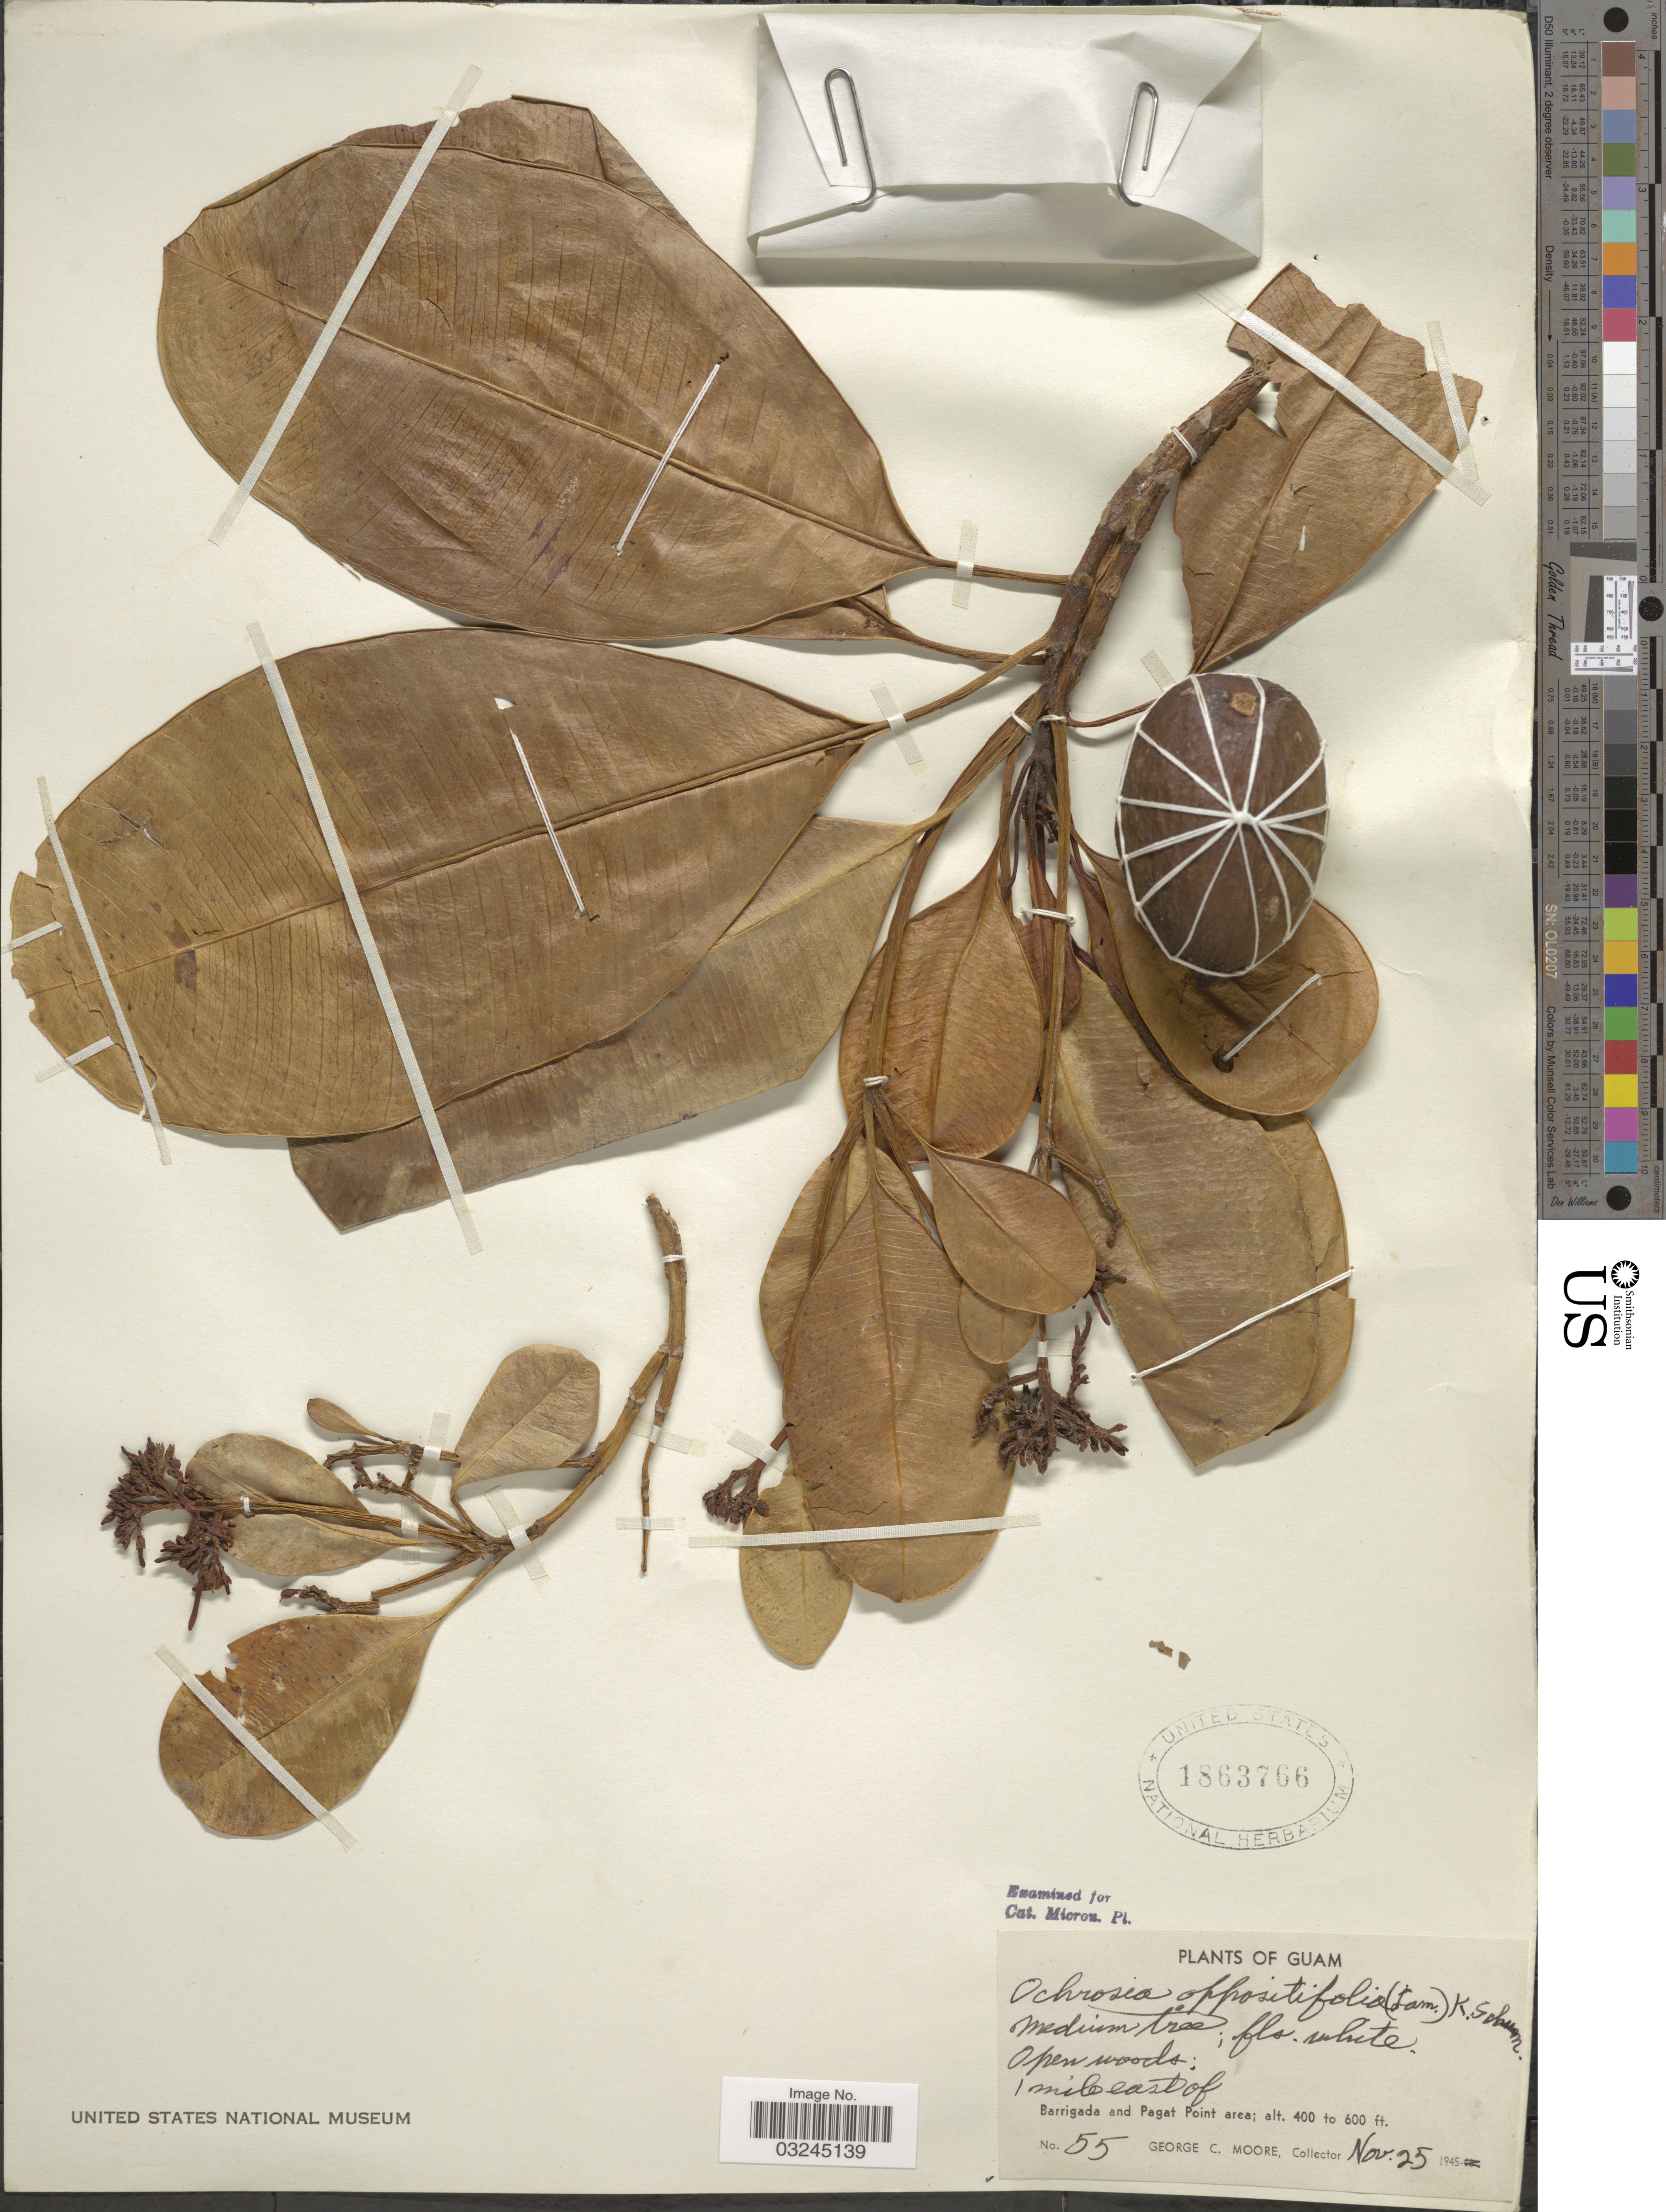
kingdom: Plantae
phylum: Tracheophyta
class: Magnoliopsida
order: Gentianales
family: Apocynaceae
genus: Ochrosia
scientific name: Ochrosia oppositifolia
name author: (Lam.) K. Schum.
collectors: G. C. Moore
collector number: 55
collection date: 1945-11-25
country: Guam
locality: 1 mile east of Barrigada and Pagat Point area.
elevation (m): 122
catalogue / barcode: US 1863766